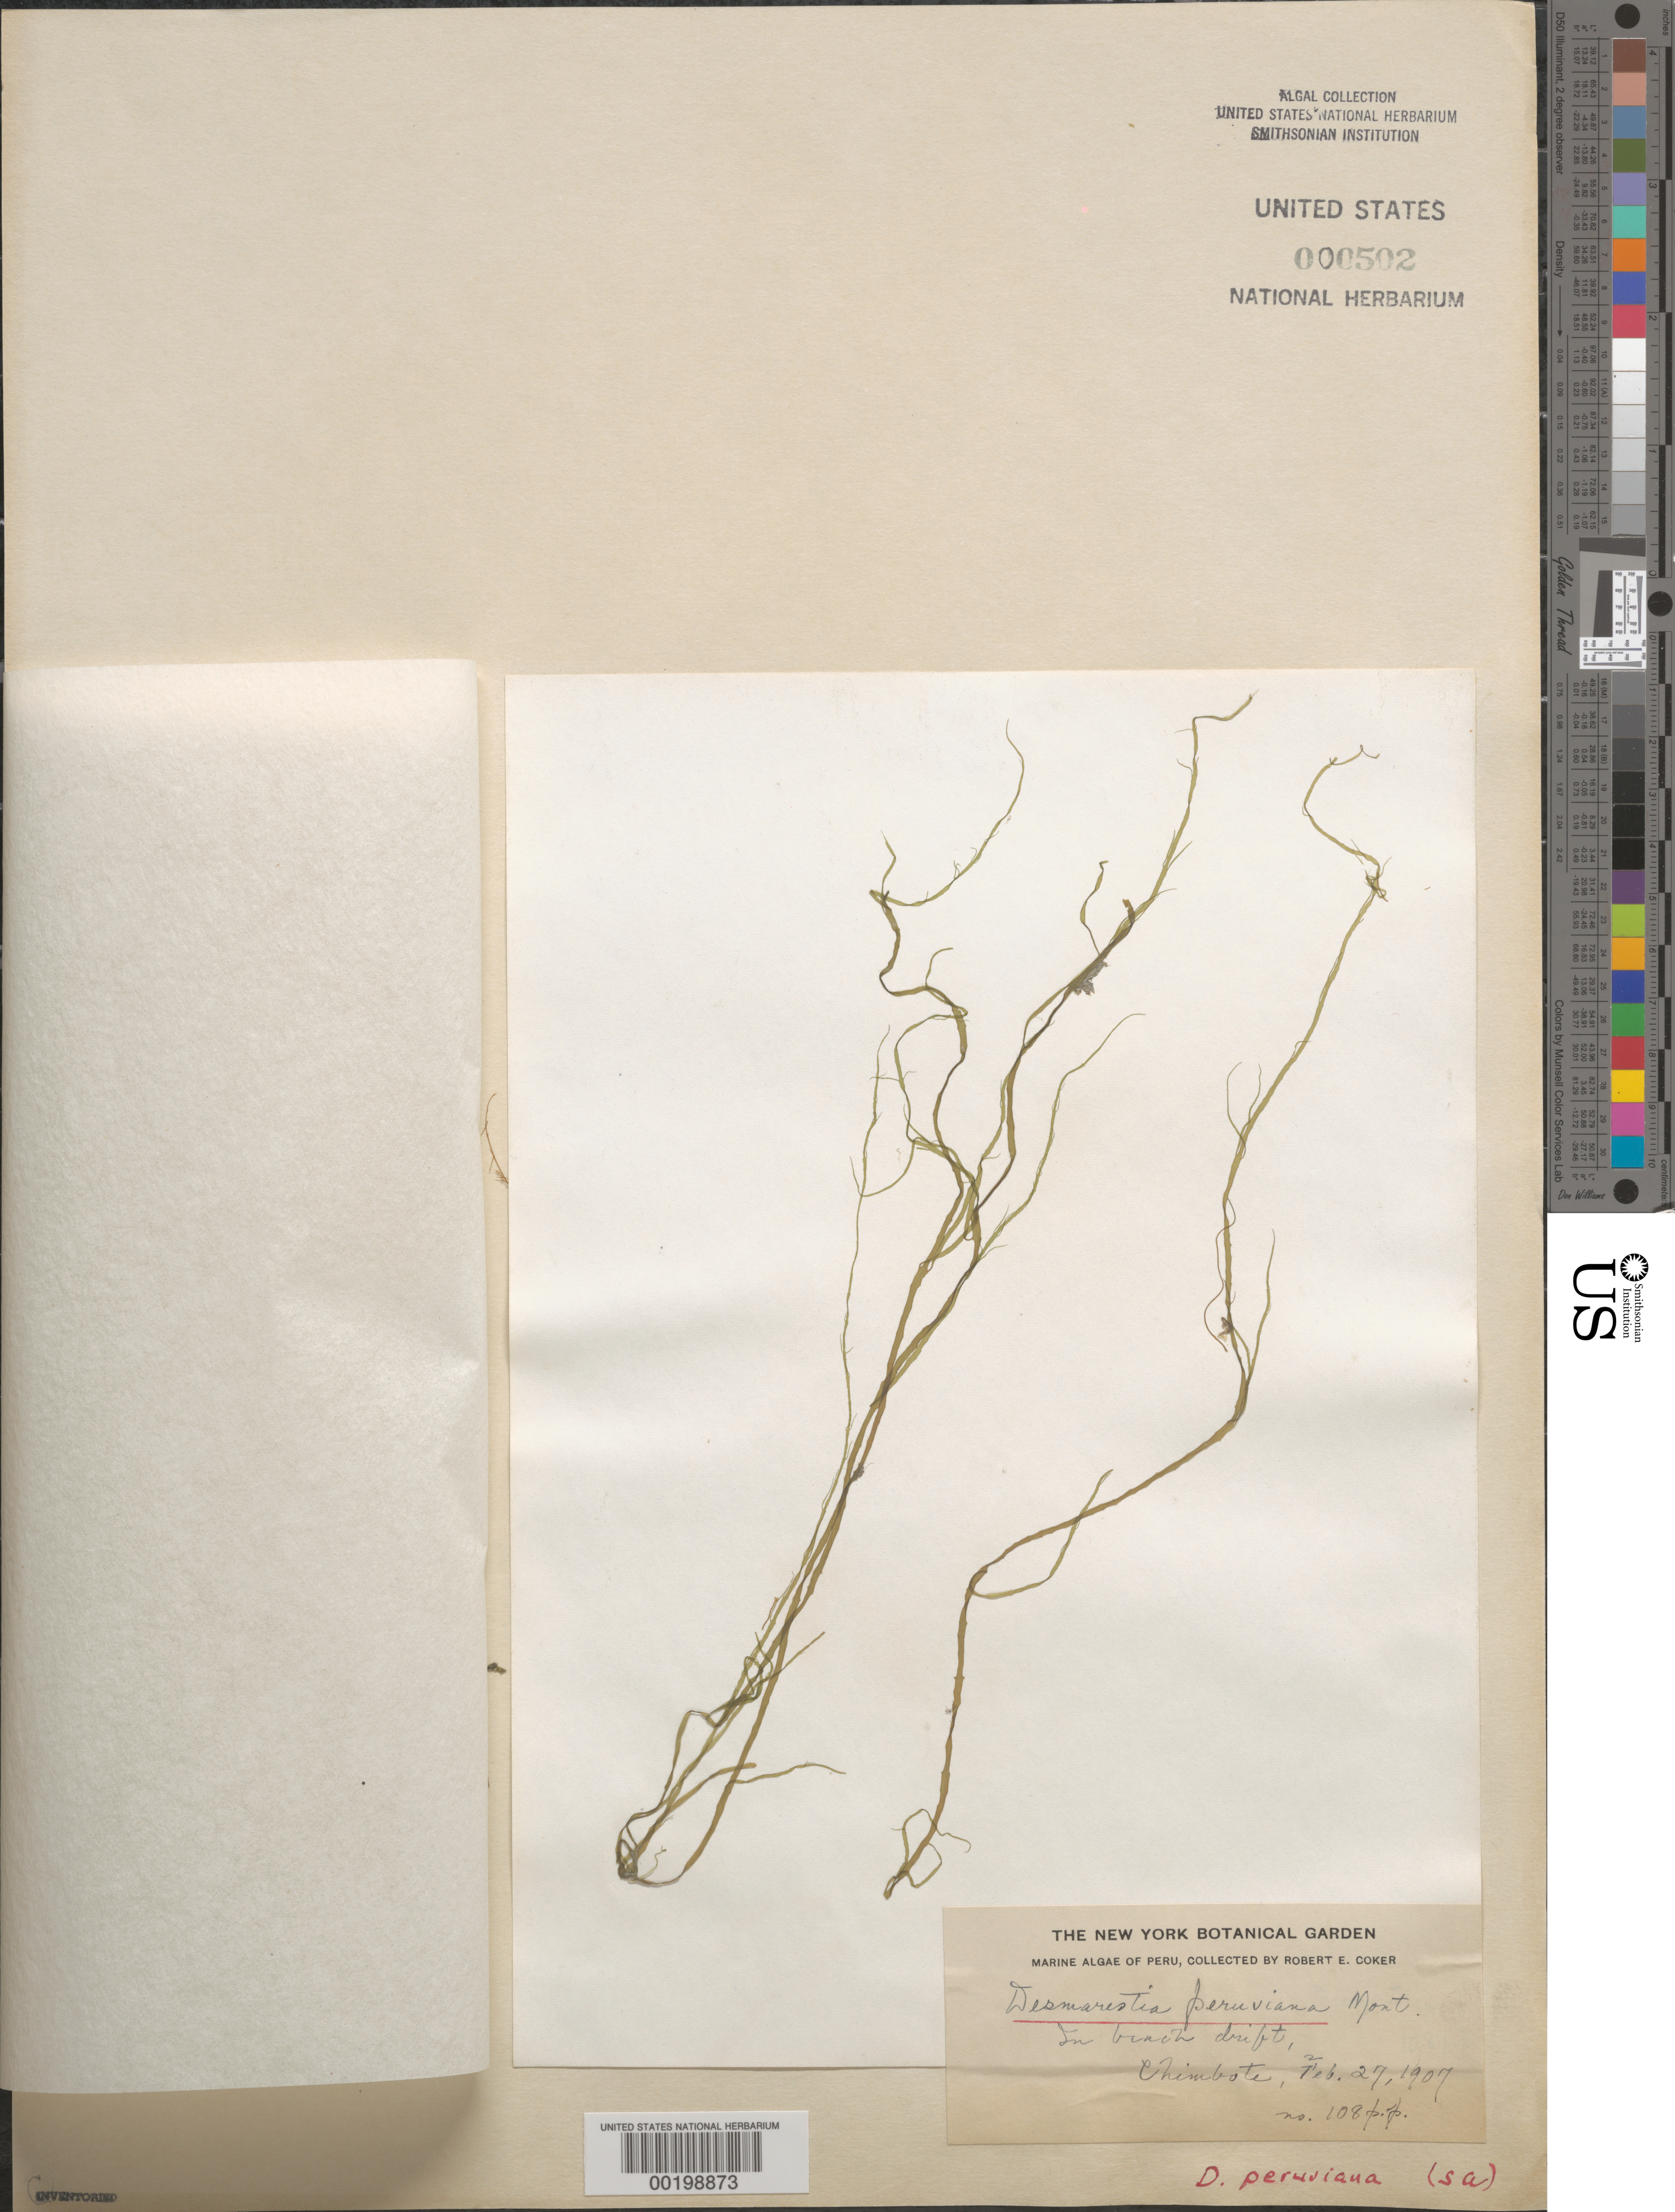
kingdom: Chromista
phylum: Ochrophyta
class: Phaeophyceae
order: Desmarestiales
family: Desmarestiaceae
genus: Desmarestia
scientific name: Desmarestia peruviana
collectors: R. Coker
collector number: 108 p.p.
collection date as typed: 27 Feb 1907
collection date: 1907-02-27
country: Peru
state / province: Ancash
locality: Chimbote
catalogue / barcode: US 502